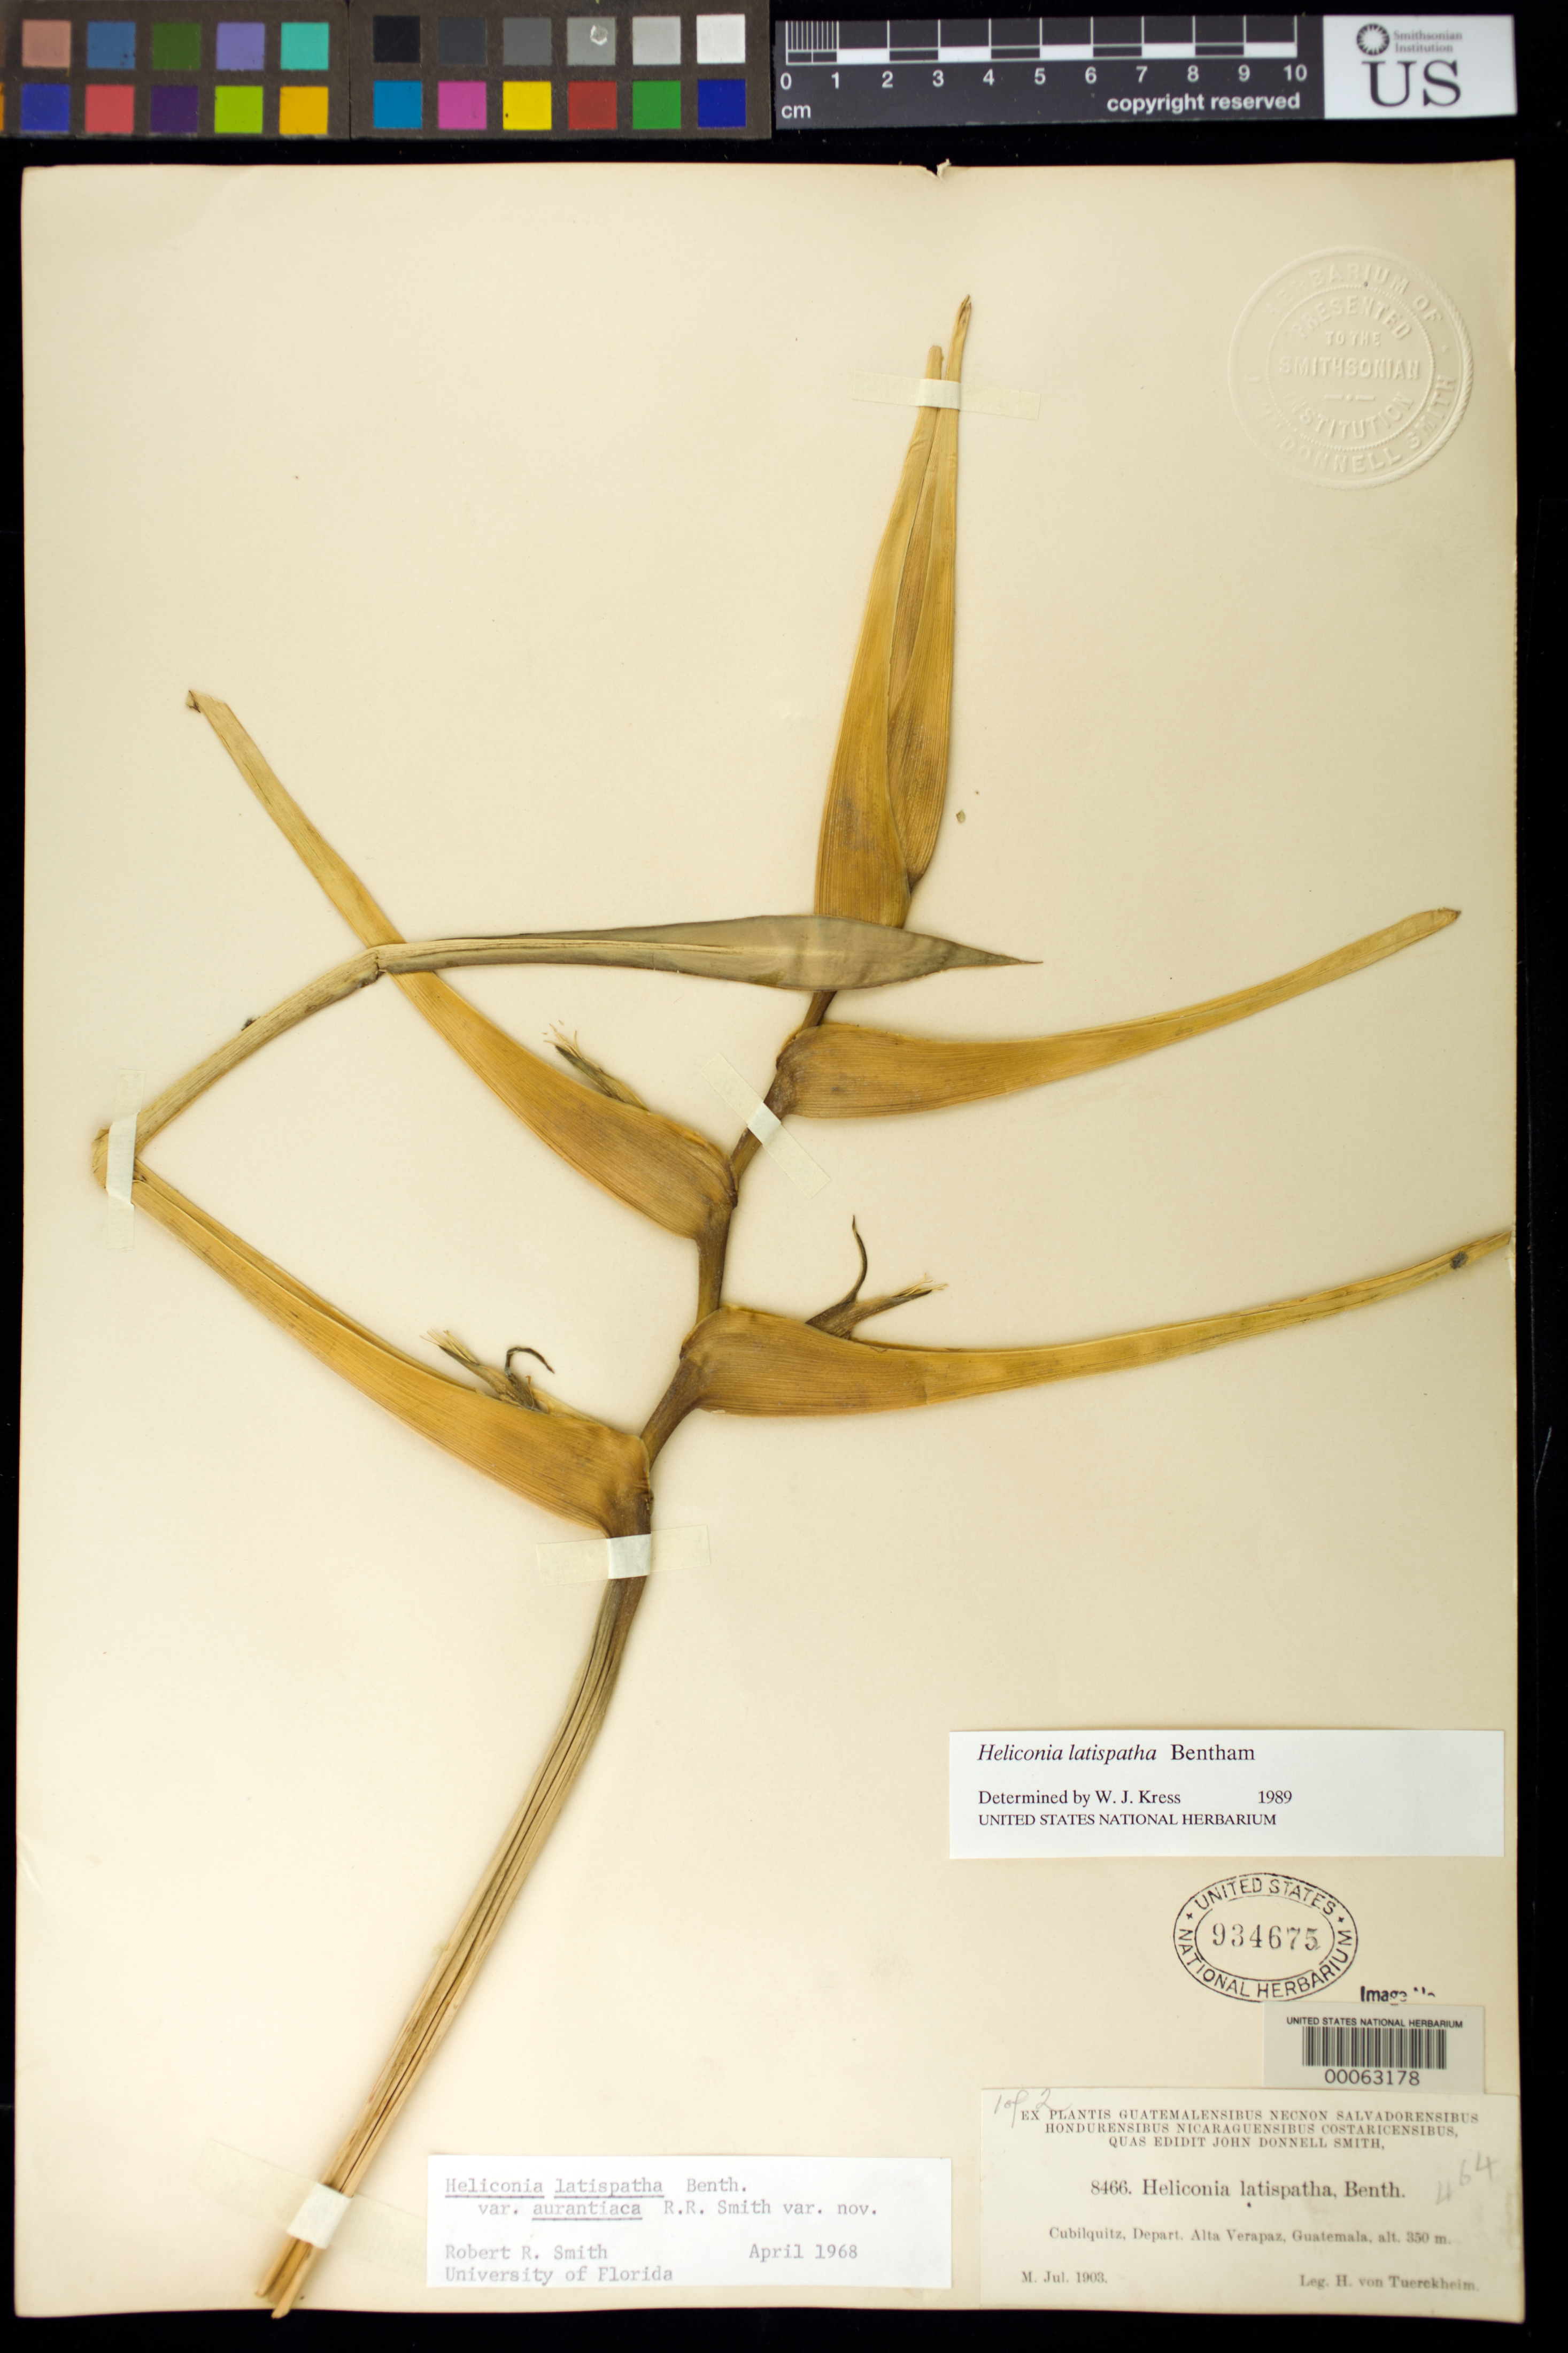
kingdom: Plantae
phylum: Tracheophyta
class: Liliopsida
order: Zingiberales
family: Heliconiaceae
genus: Heliconia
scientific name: Heliconia latispatha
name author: Benth.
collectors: H. von Türckheim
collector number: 8466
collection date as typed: Jul 1903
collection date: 1903-07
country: Guatemala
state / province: Alta Verapaz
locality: Cubilquitz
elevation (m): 350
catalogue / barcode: US 934675